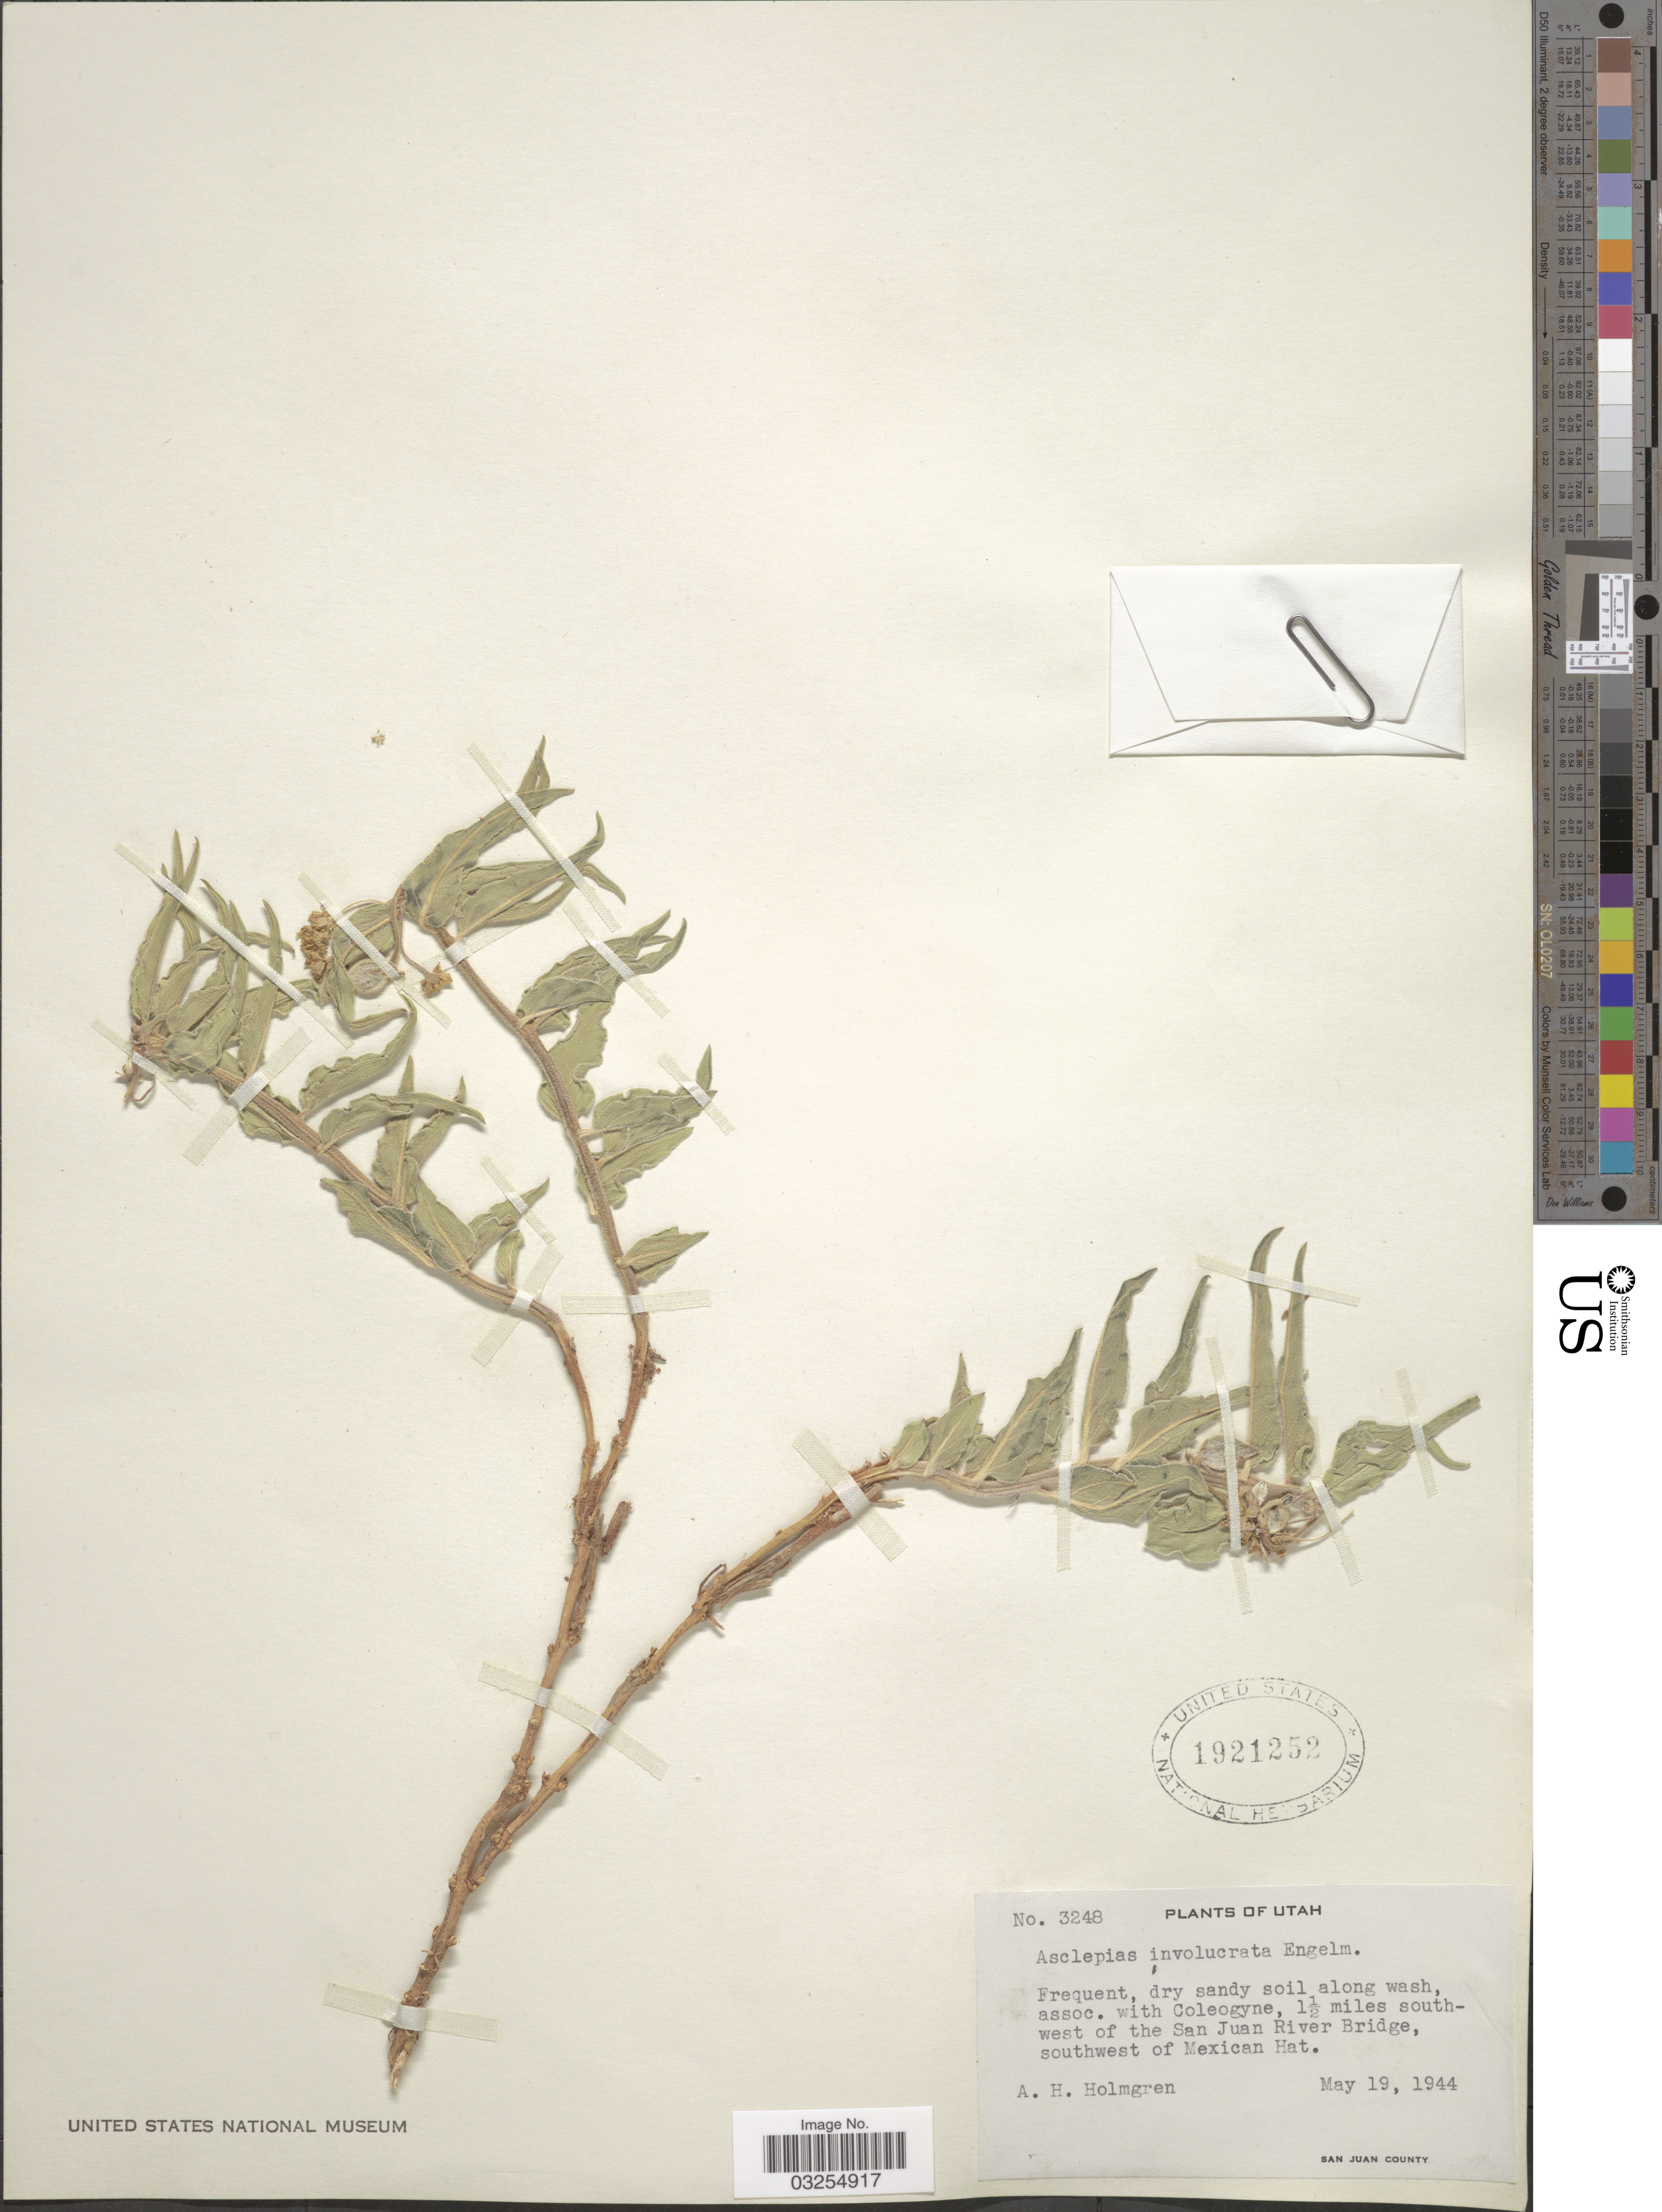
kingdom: Plantae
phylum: Tracheophyta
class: Magnoliopsida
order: Gentianales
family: Apocynaceae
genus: Asclepias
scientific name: Asclepias macrosperma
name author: Eastw. ex Vail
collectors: A. H. Holmgren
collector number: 3248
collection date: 1944-05-19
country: United States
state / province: Utah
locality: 1½ miles south-west of the San Juan River Bridge, southwest of Mexican Hat. San Juan County.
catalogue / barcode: US 1921252